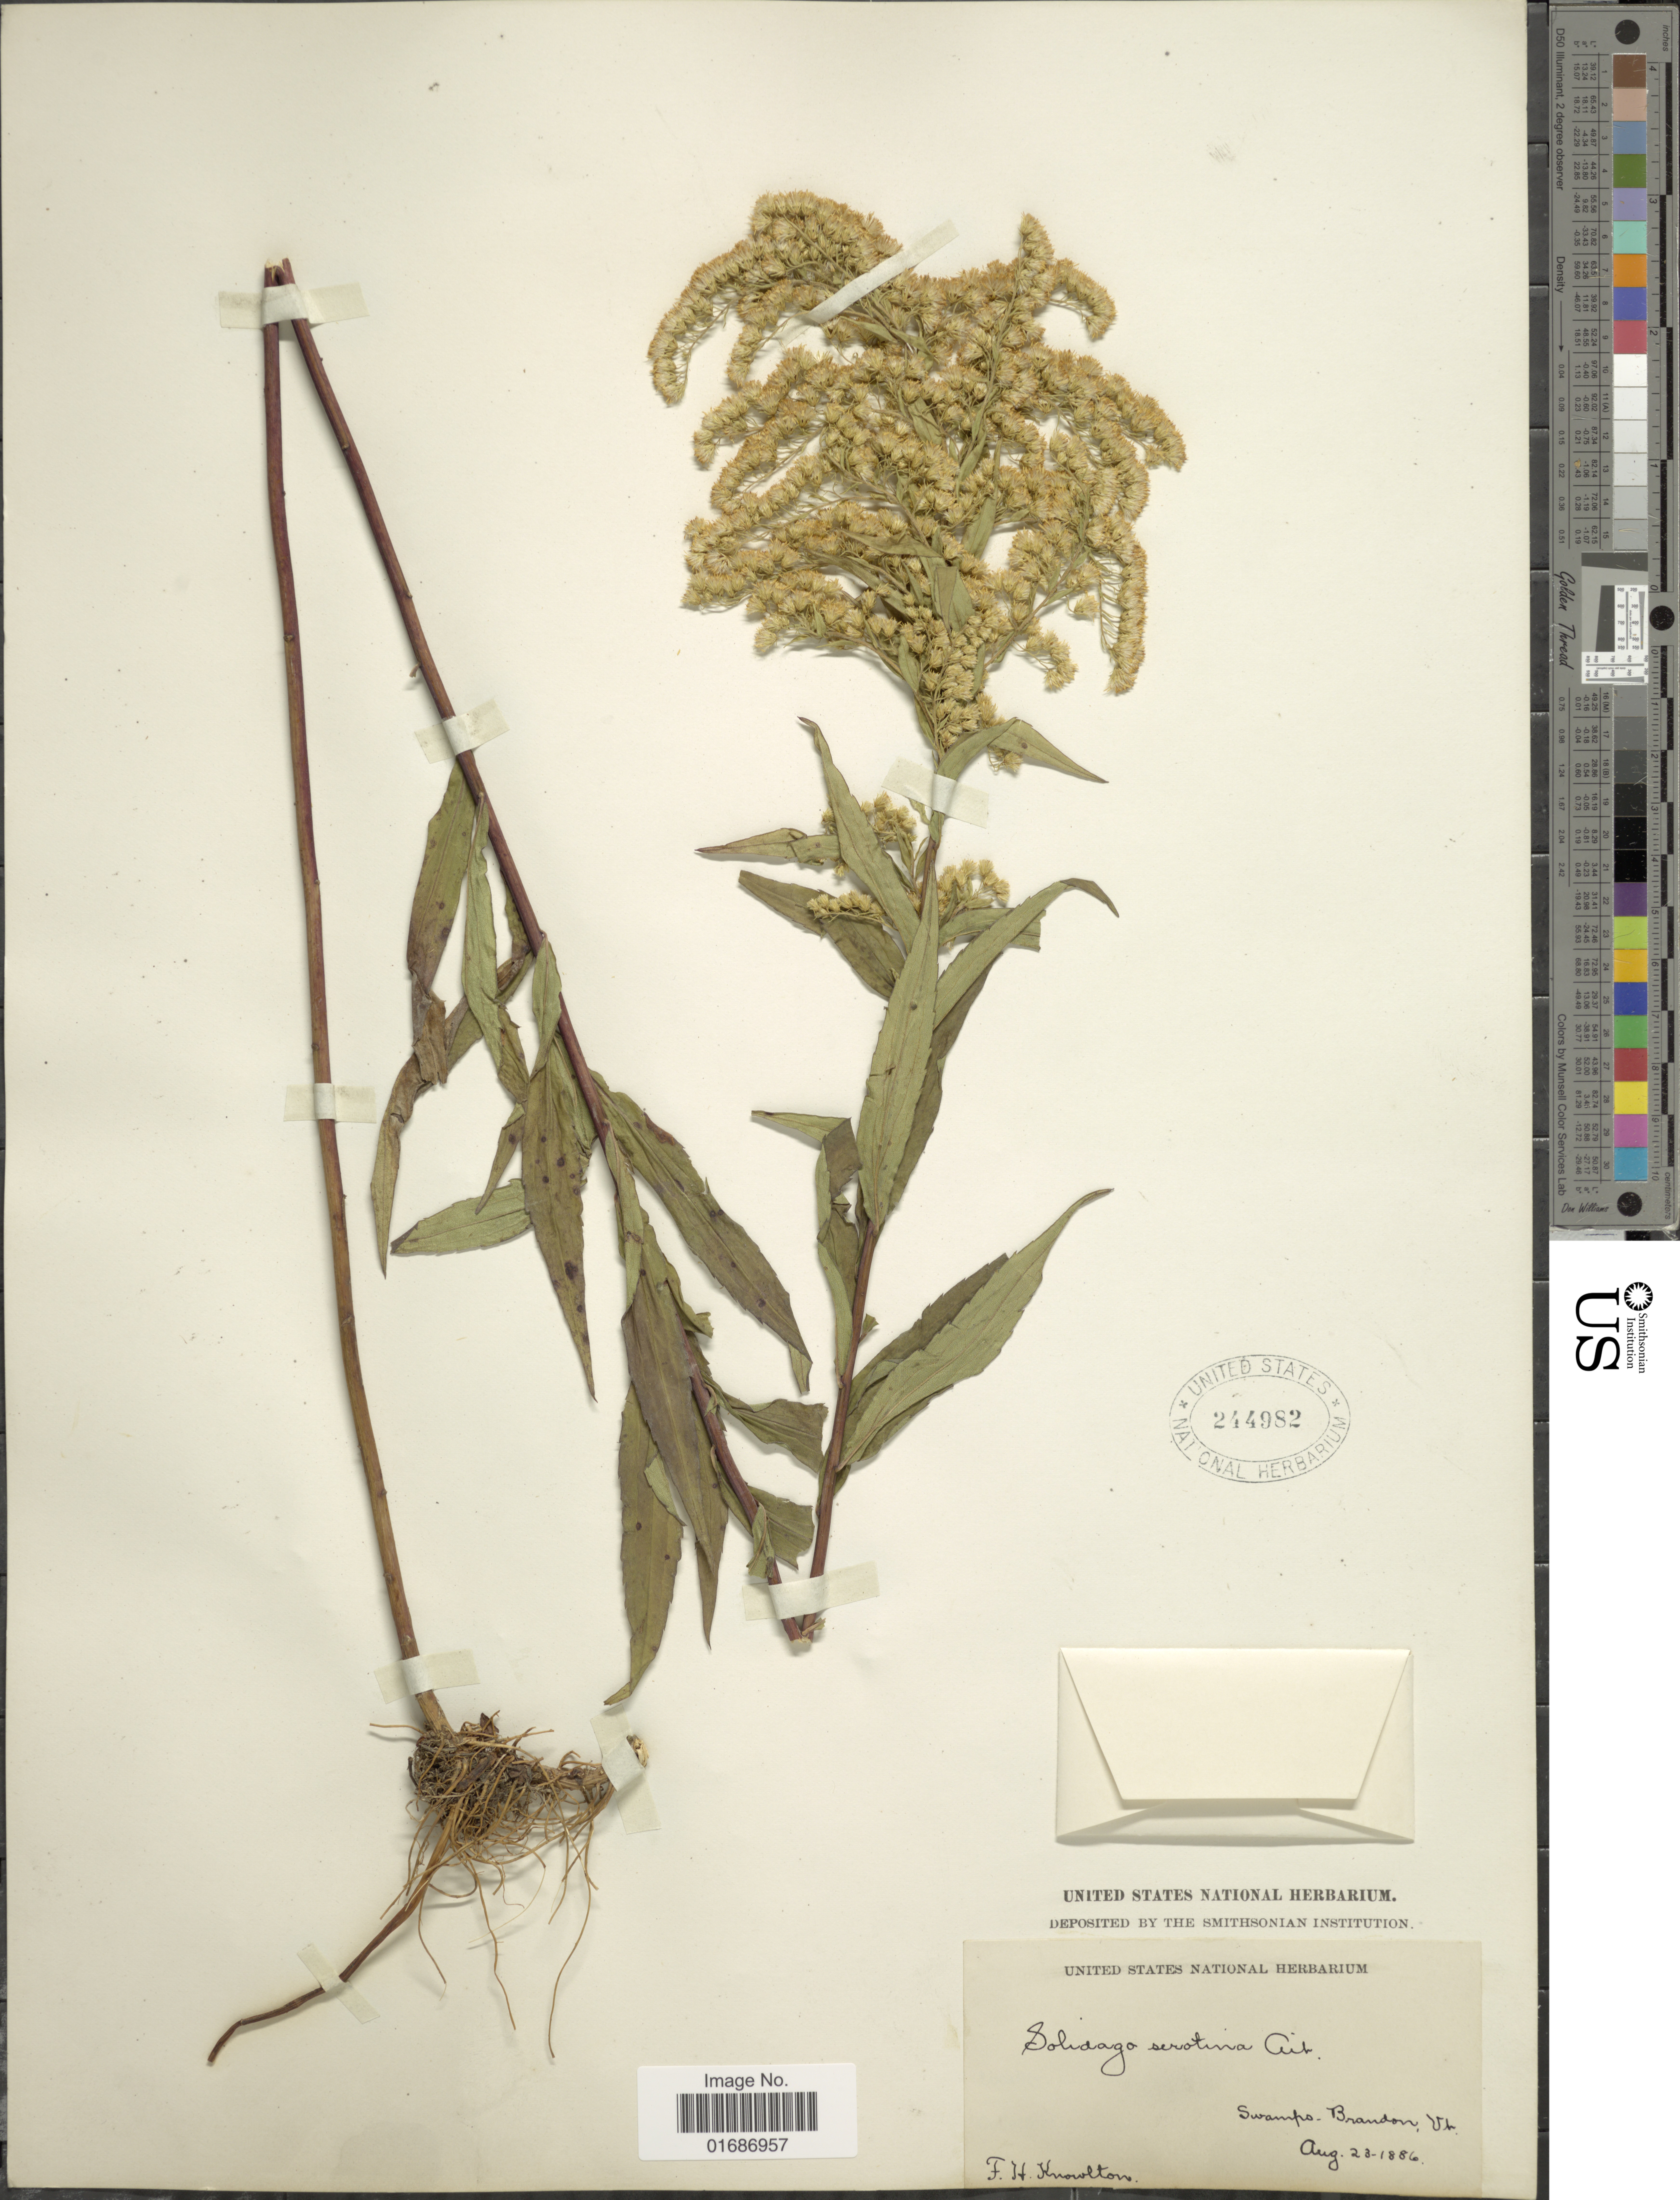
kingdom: Plantae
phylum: Tracheophyta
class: Magnoliopsida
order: Asterales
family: Asteraceae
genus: Solidago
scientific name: Solidago gigantea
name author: Aiton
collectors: F. H. Knowlton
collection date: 1886-08-23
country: United States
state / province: Vermont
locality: Swamps, Brandon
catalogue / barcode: US 244982